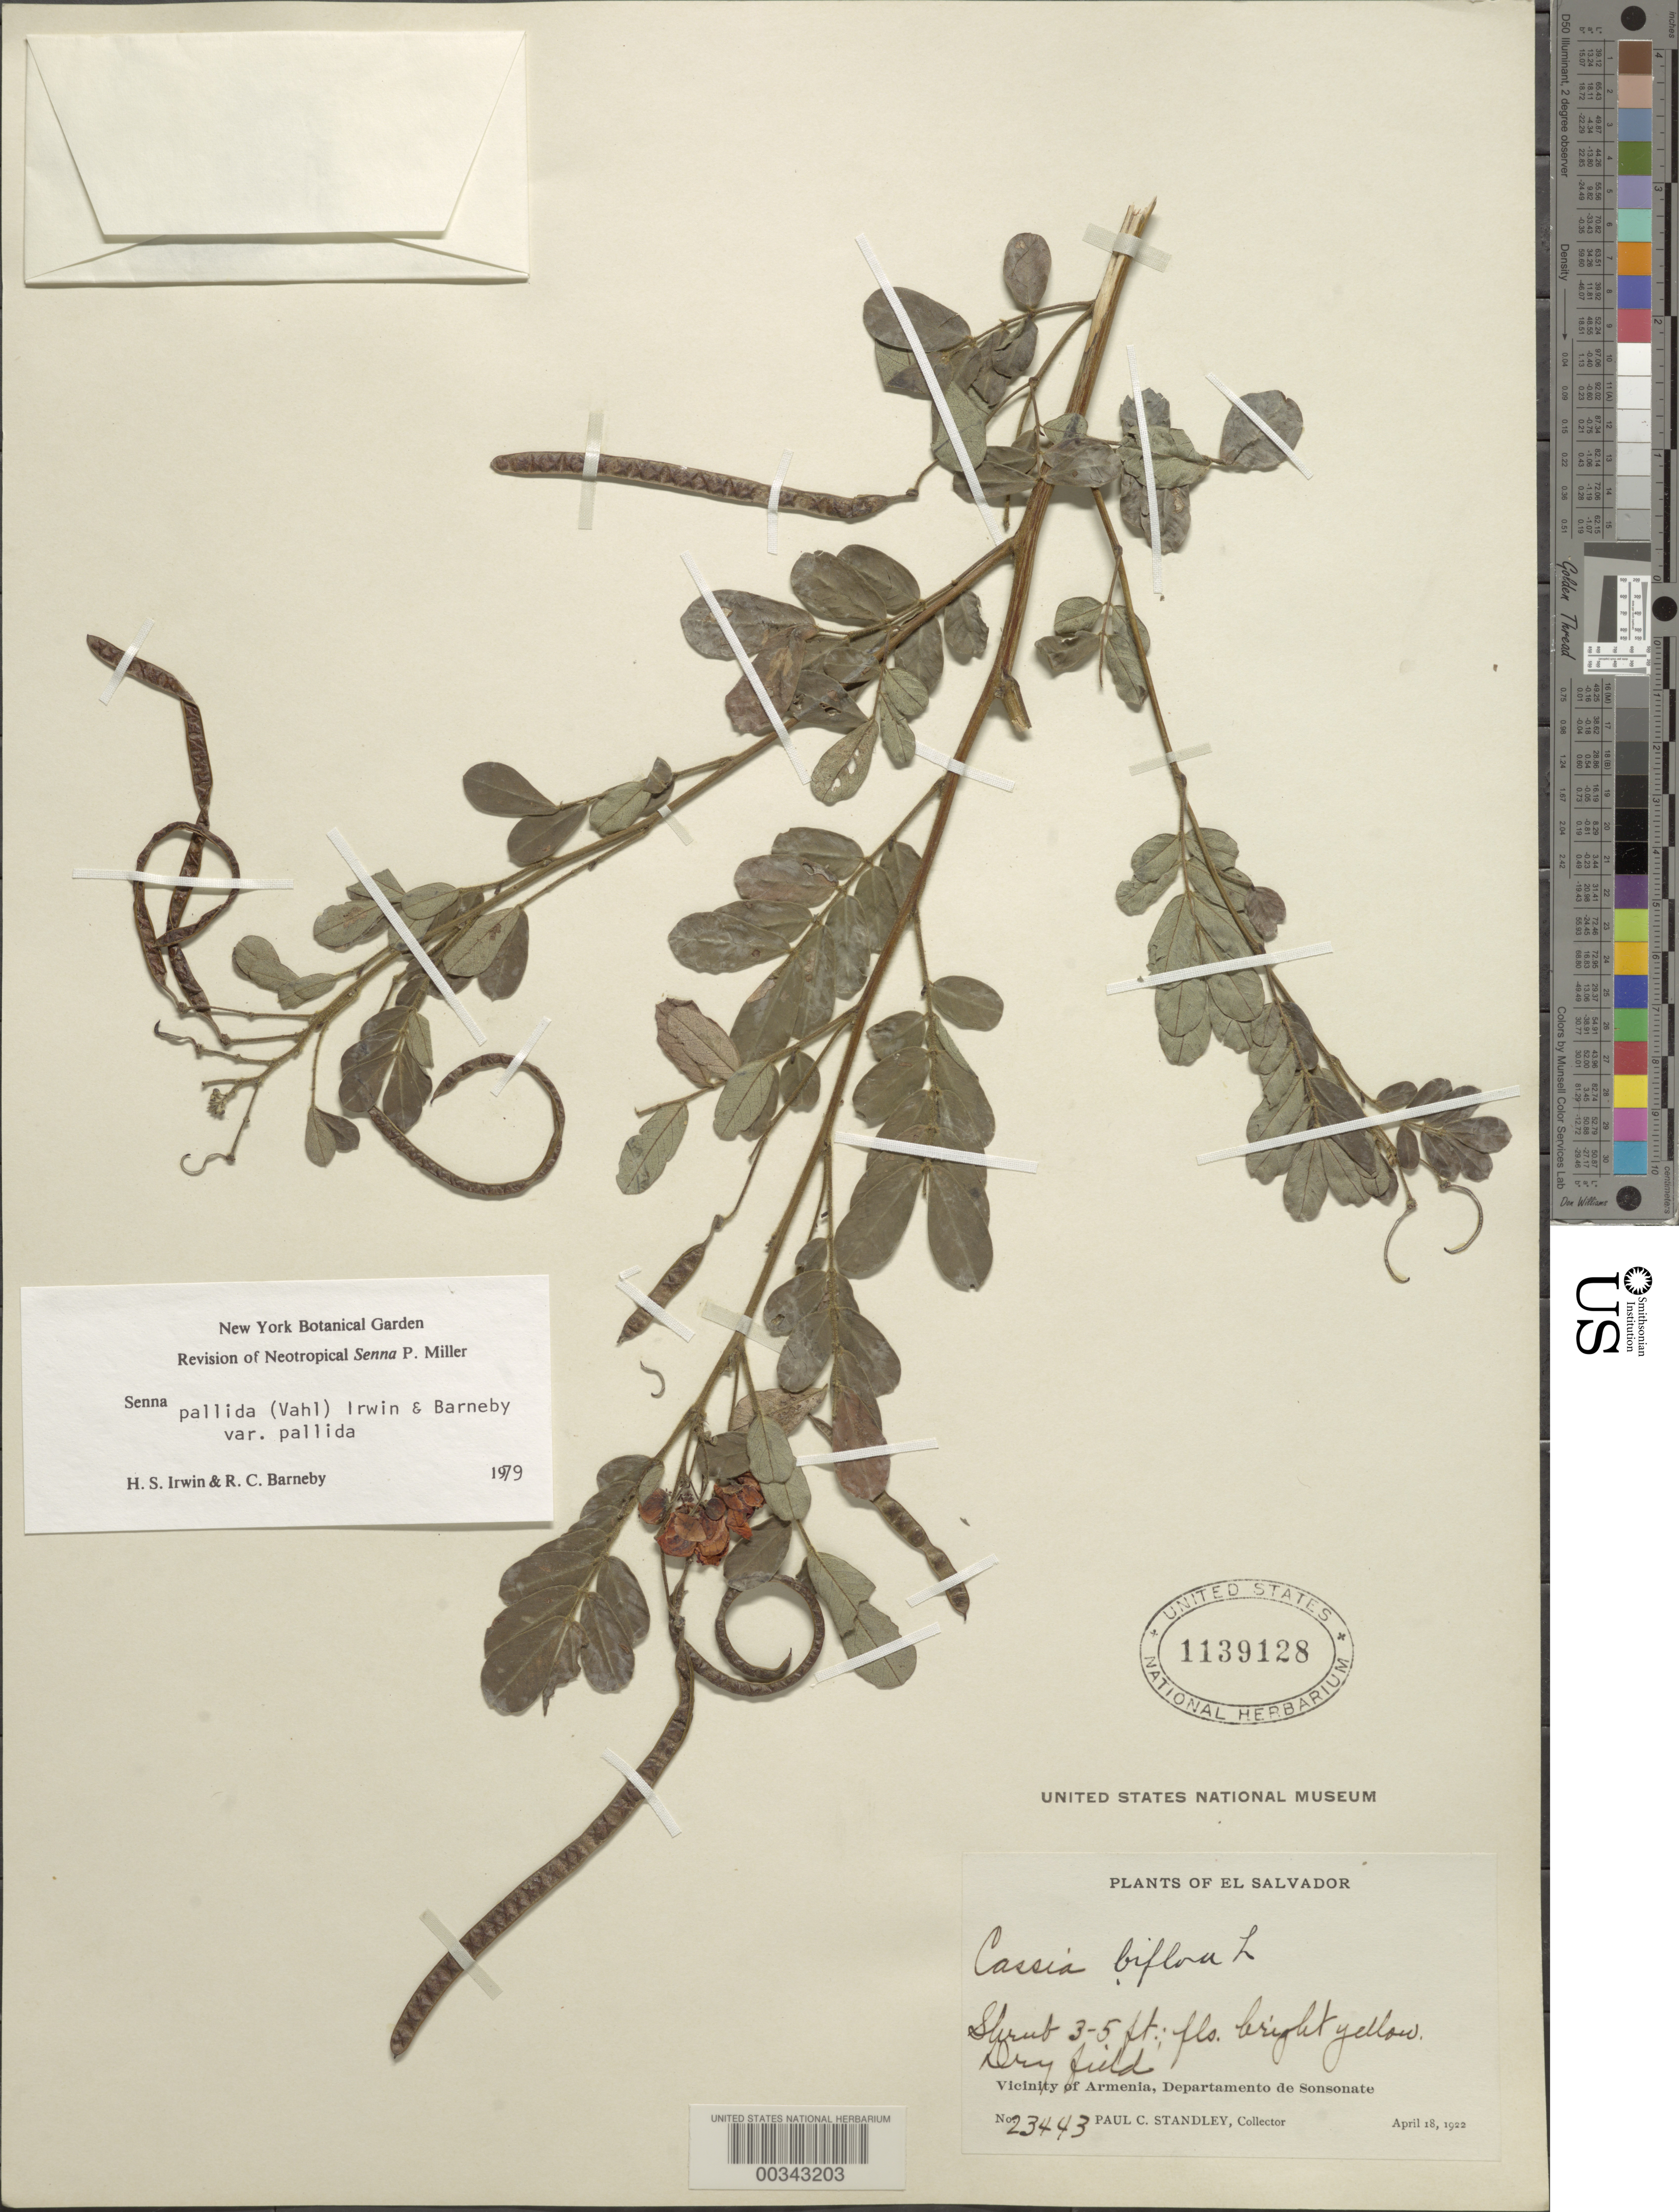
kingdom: Plantae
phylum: Tracheophyta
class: Magnoliopsida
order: Fabales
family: Fabaceae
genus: Senna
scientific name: Senna pallida var. pallida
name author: (Vahl) H.S. Irwin & Barneby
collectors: P. C. Standley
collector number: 23443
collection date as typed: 18 Apr 1922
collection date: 1922-04-18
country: El Salvador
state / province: Sonsonate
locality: Vicinity of armenia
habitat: Dry field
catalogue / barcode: US 1139128